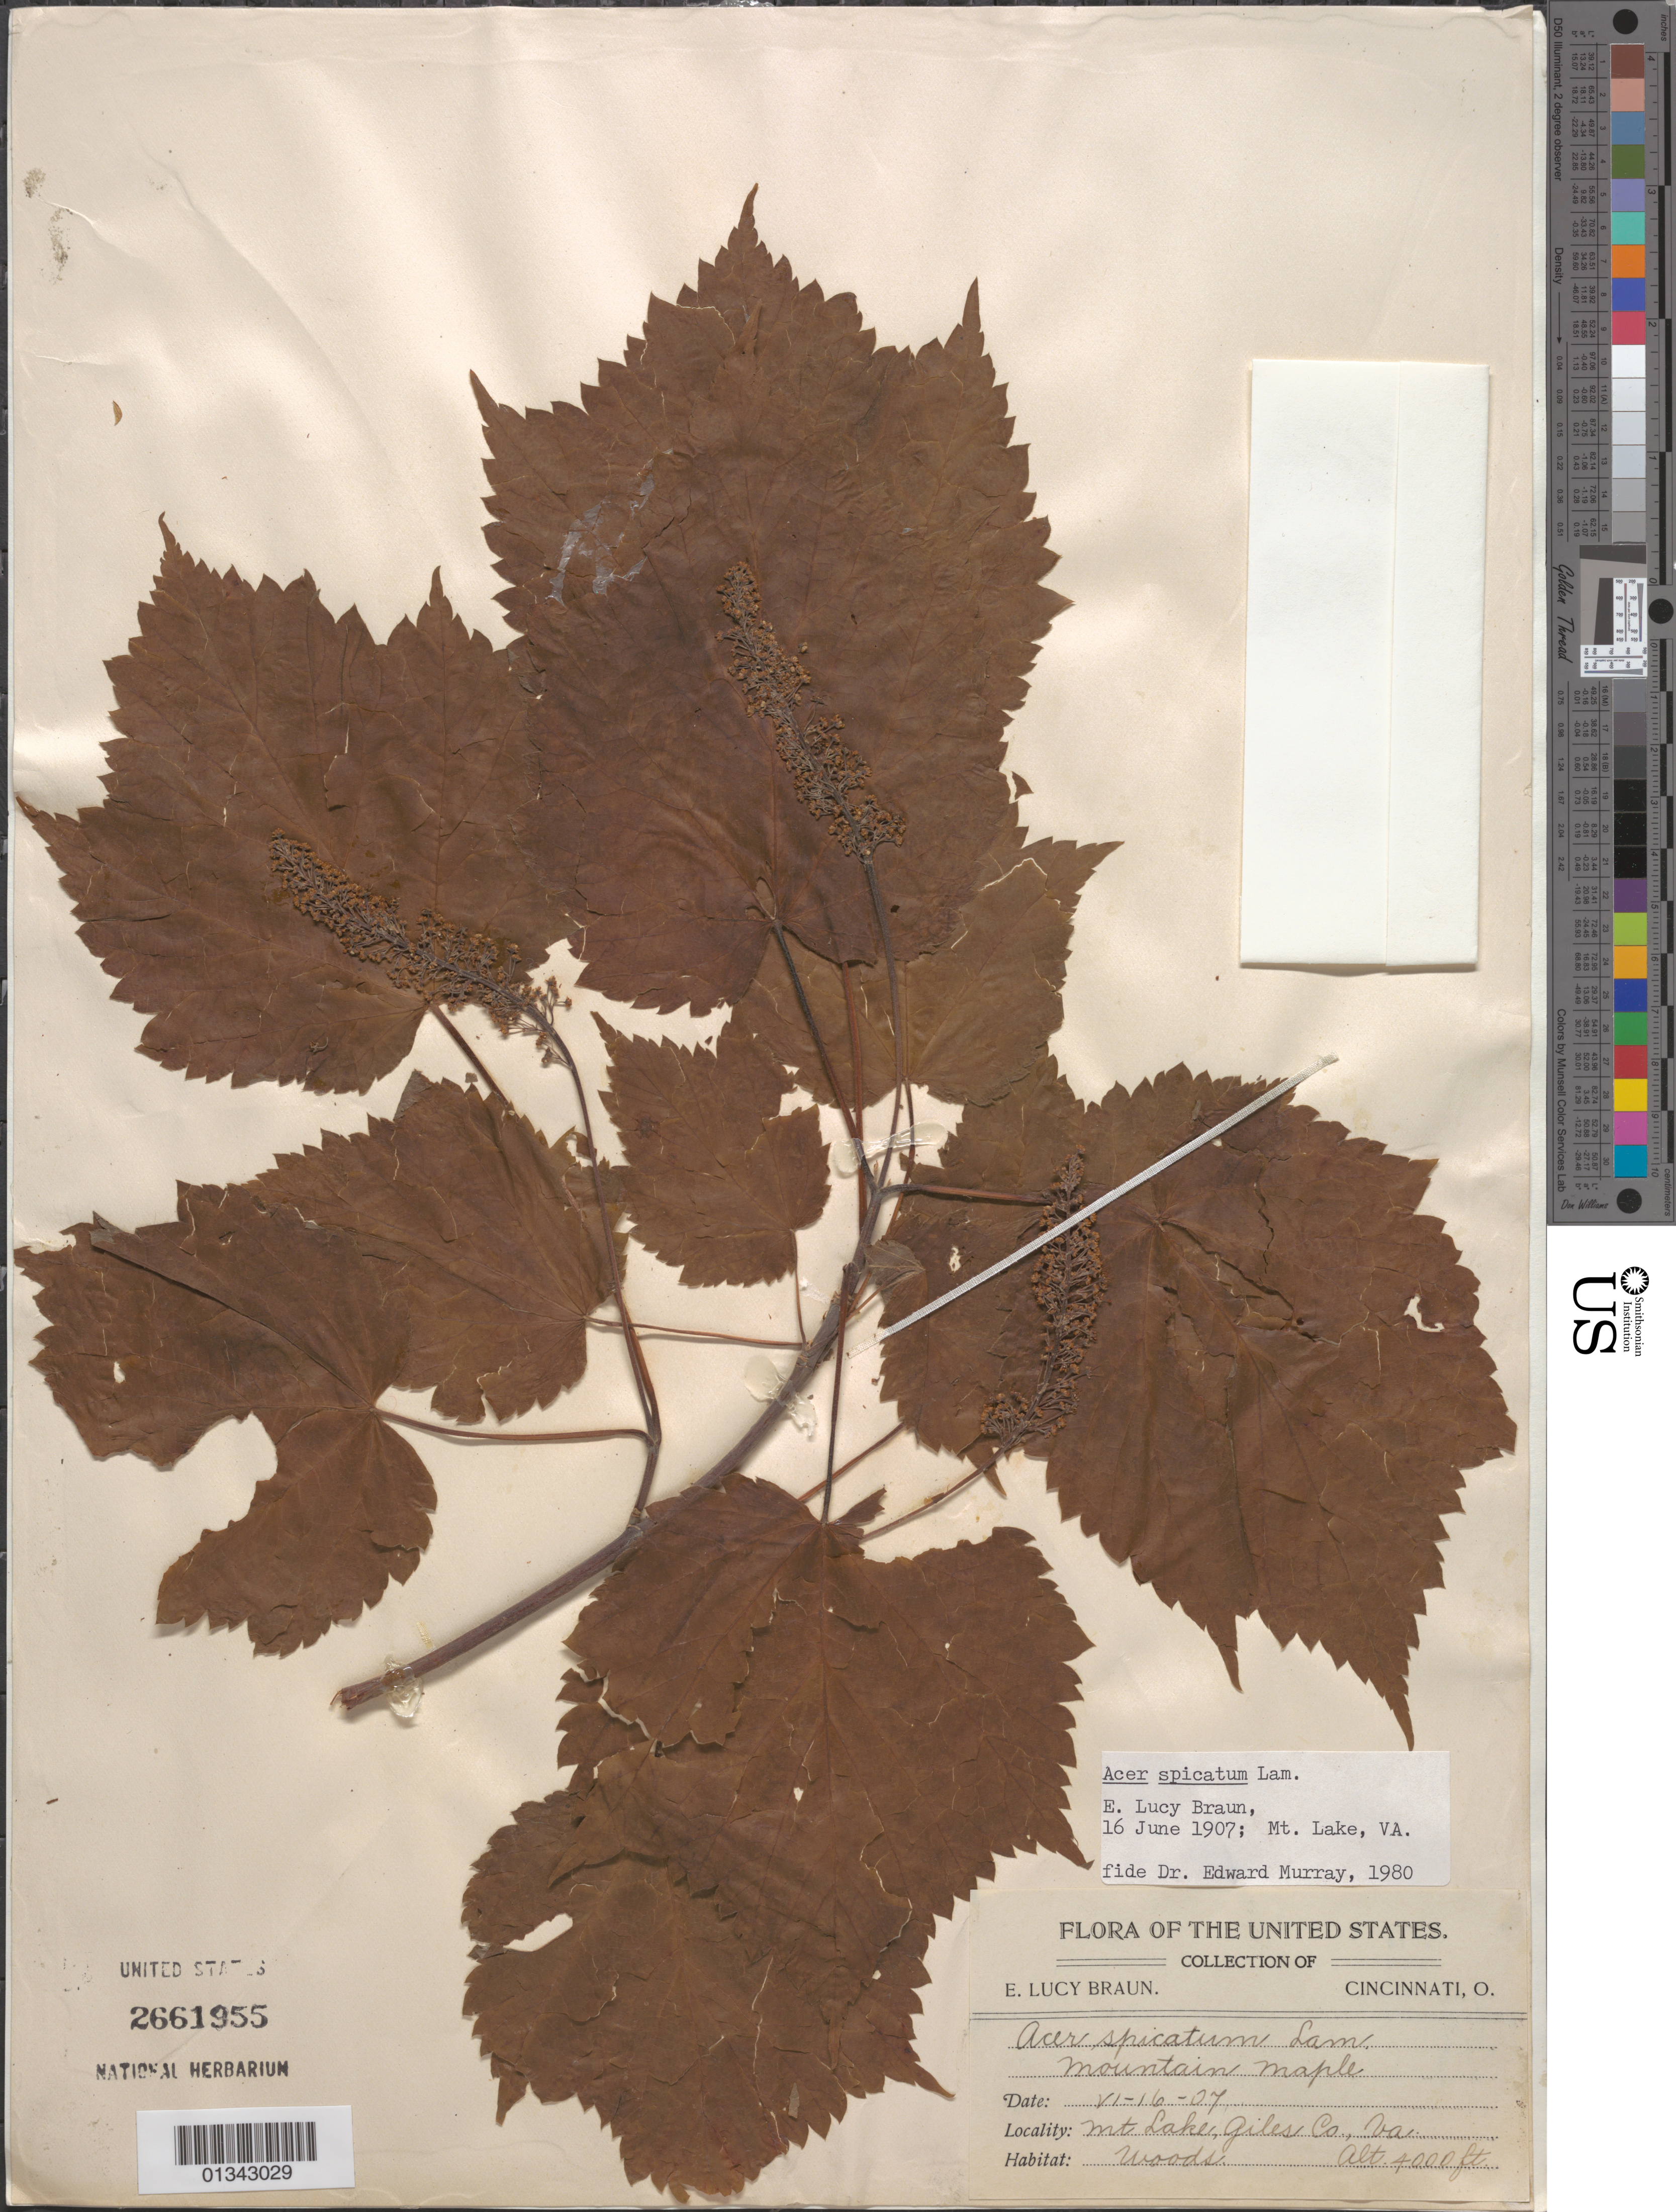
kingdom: Plantae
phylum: Tracheophyta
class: Magnoliopsida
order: Sapindales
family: Sapindaceae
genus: Acer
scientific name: Acer spicatum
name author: Lam.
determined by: Murray, Edward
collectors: E. L. Braun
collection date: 1907-06-16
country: United States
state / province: Virginia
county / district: Giles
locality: Mt. Lake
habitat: Woods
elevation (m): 1219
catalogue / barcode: US 2661955